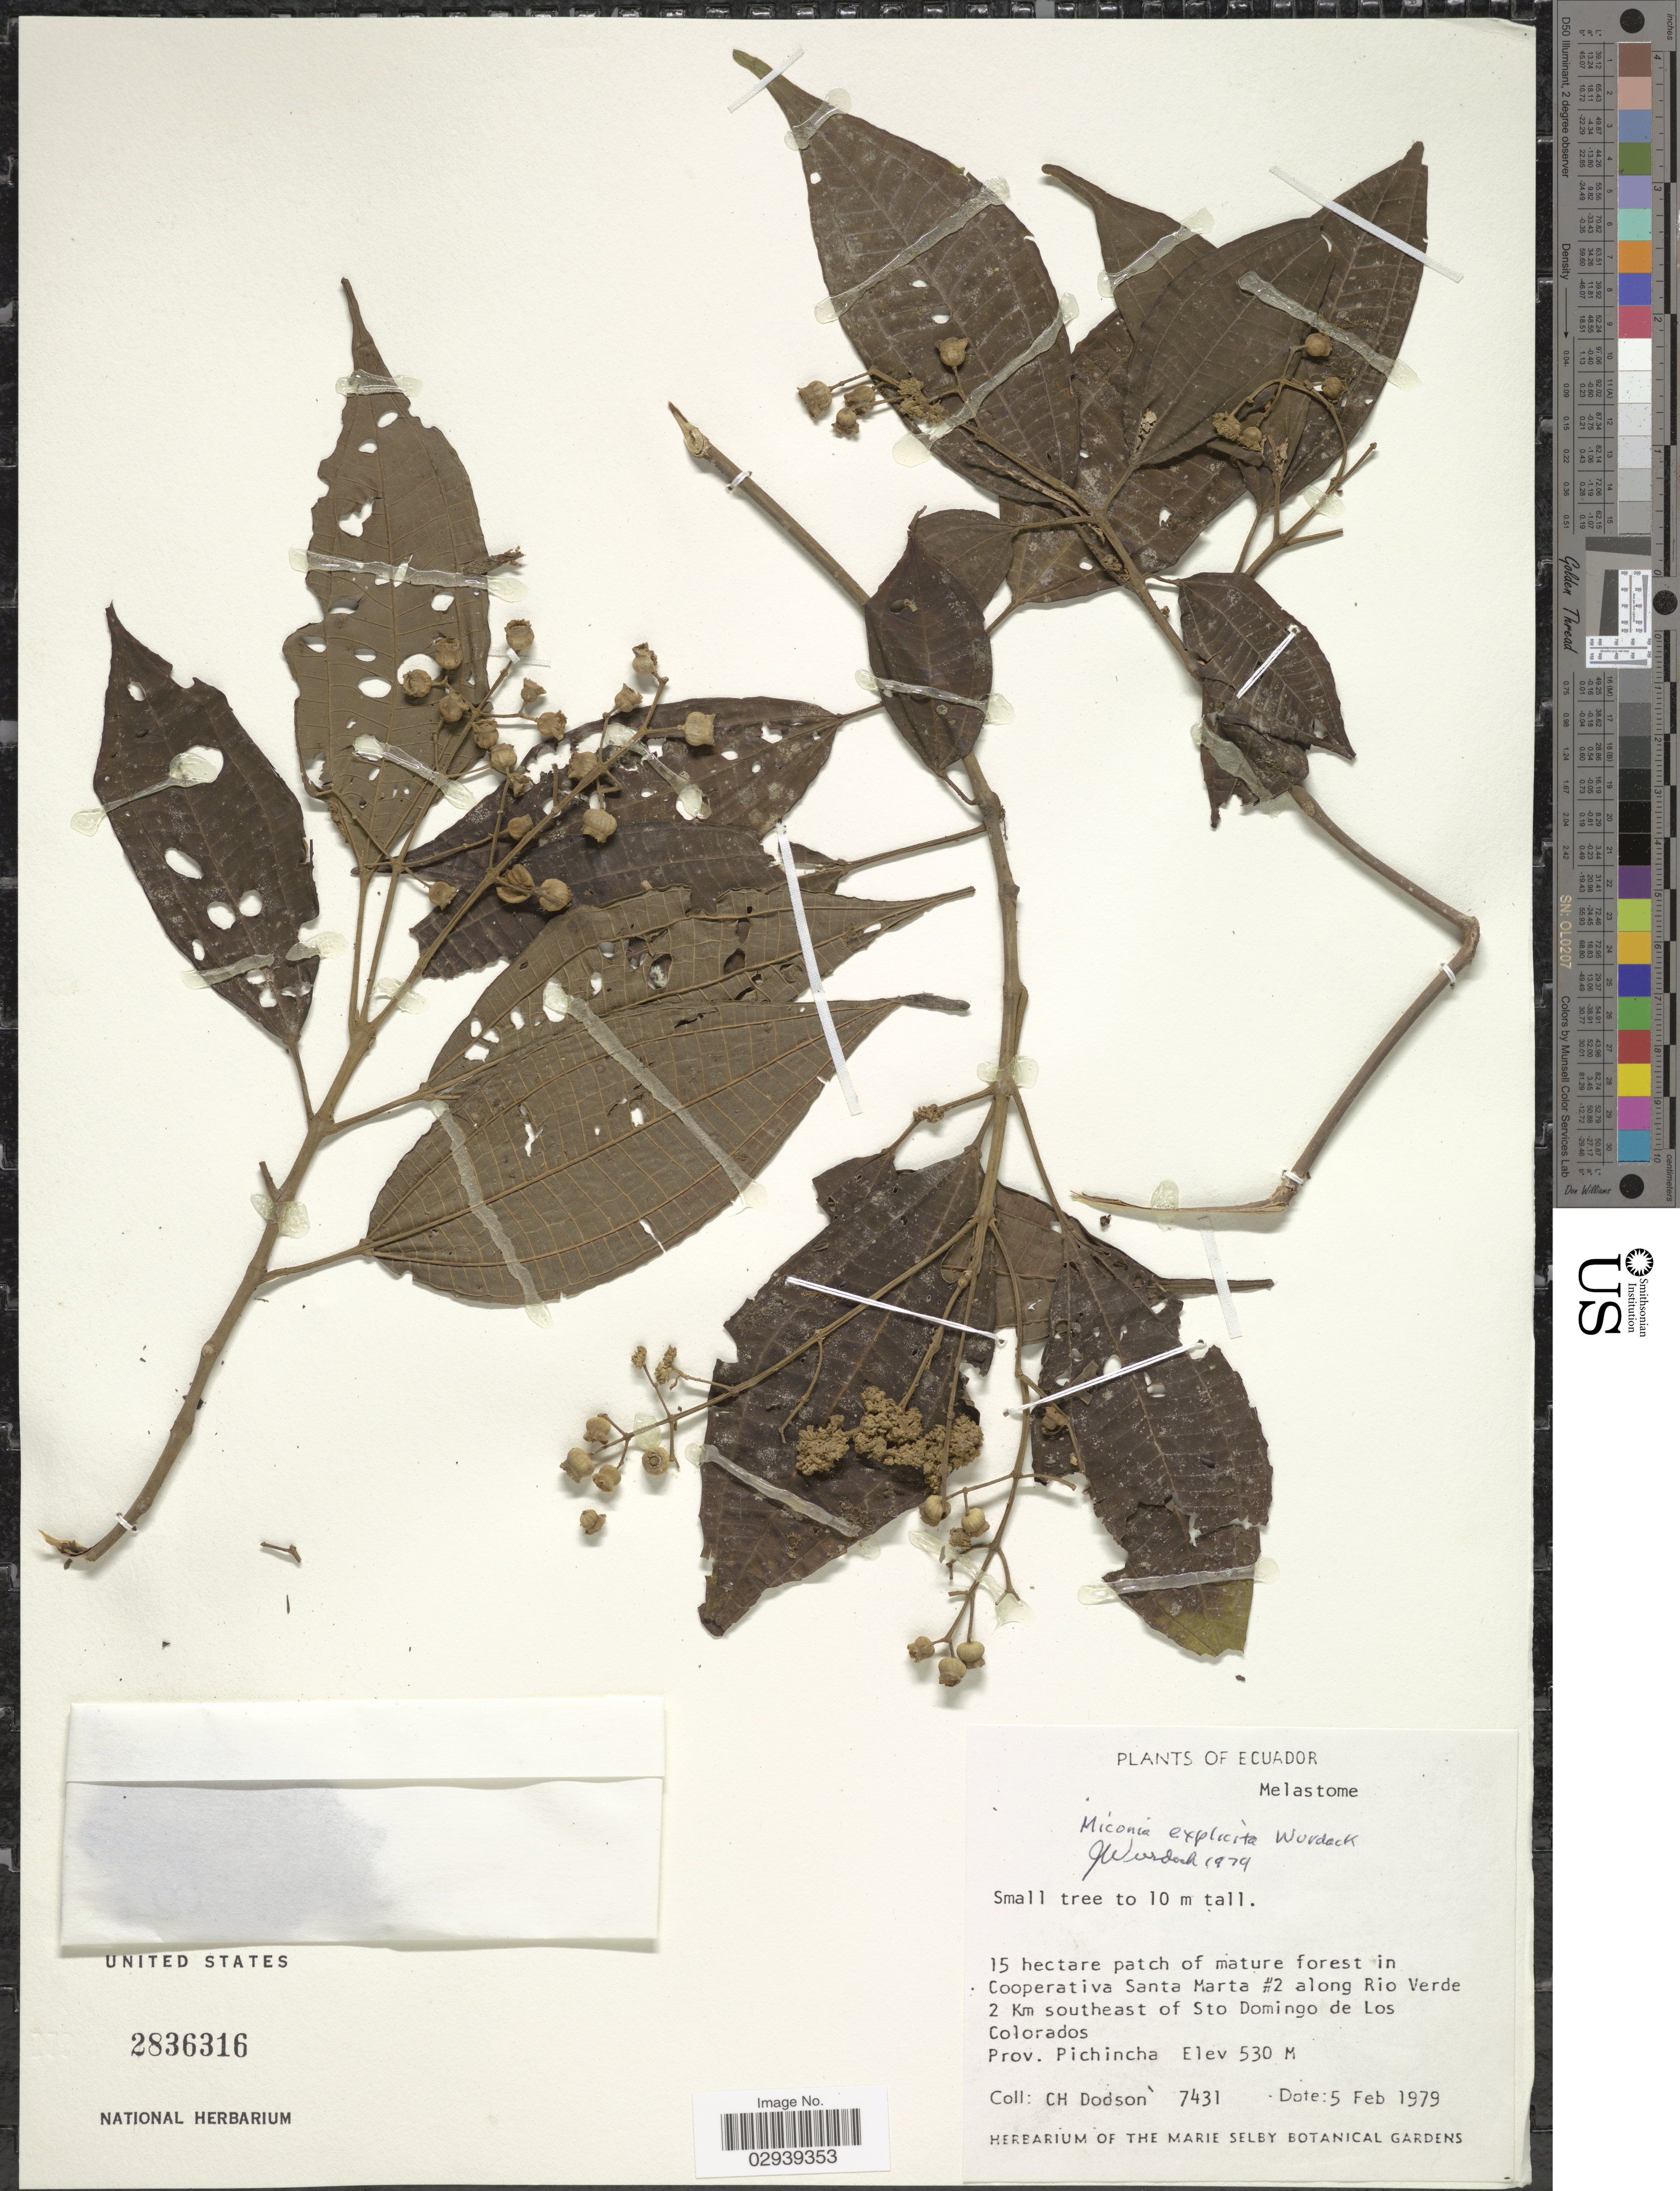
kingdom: Plantae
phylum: Tracheophyta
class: Magnoliopsida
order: Myrtales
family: Melastomataceae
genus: Miconia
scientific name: Miconia explicita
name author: Wurdack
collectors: C. H. Dodson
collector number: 7431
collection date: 1979-02-05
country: Ecuador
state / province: Pichincha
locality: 15 hectare patch of mature forest in Cooperatica Santa Marta #2 along Rio Verde 2 Km southeast of Sto Domingo de Los Colorados.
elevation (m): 530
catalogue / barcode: US 2836316